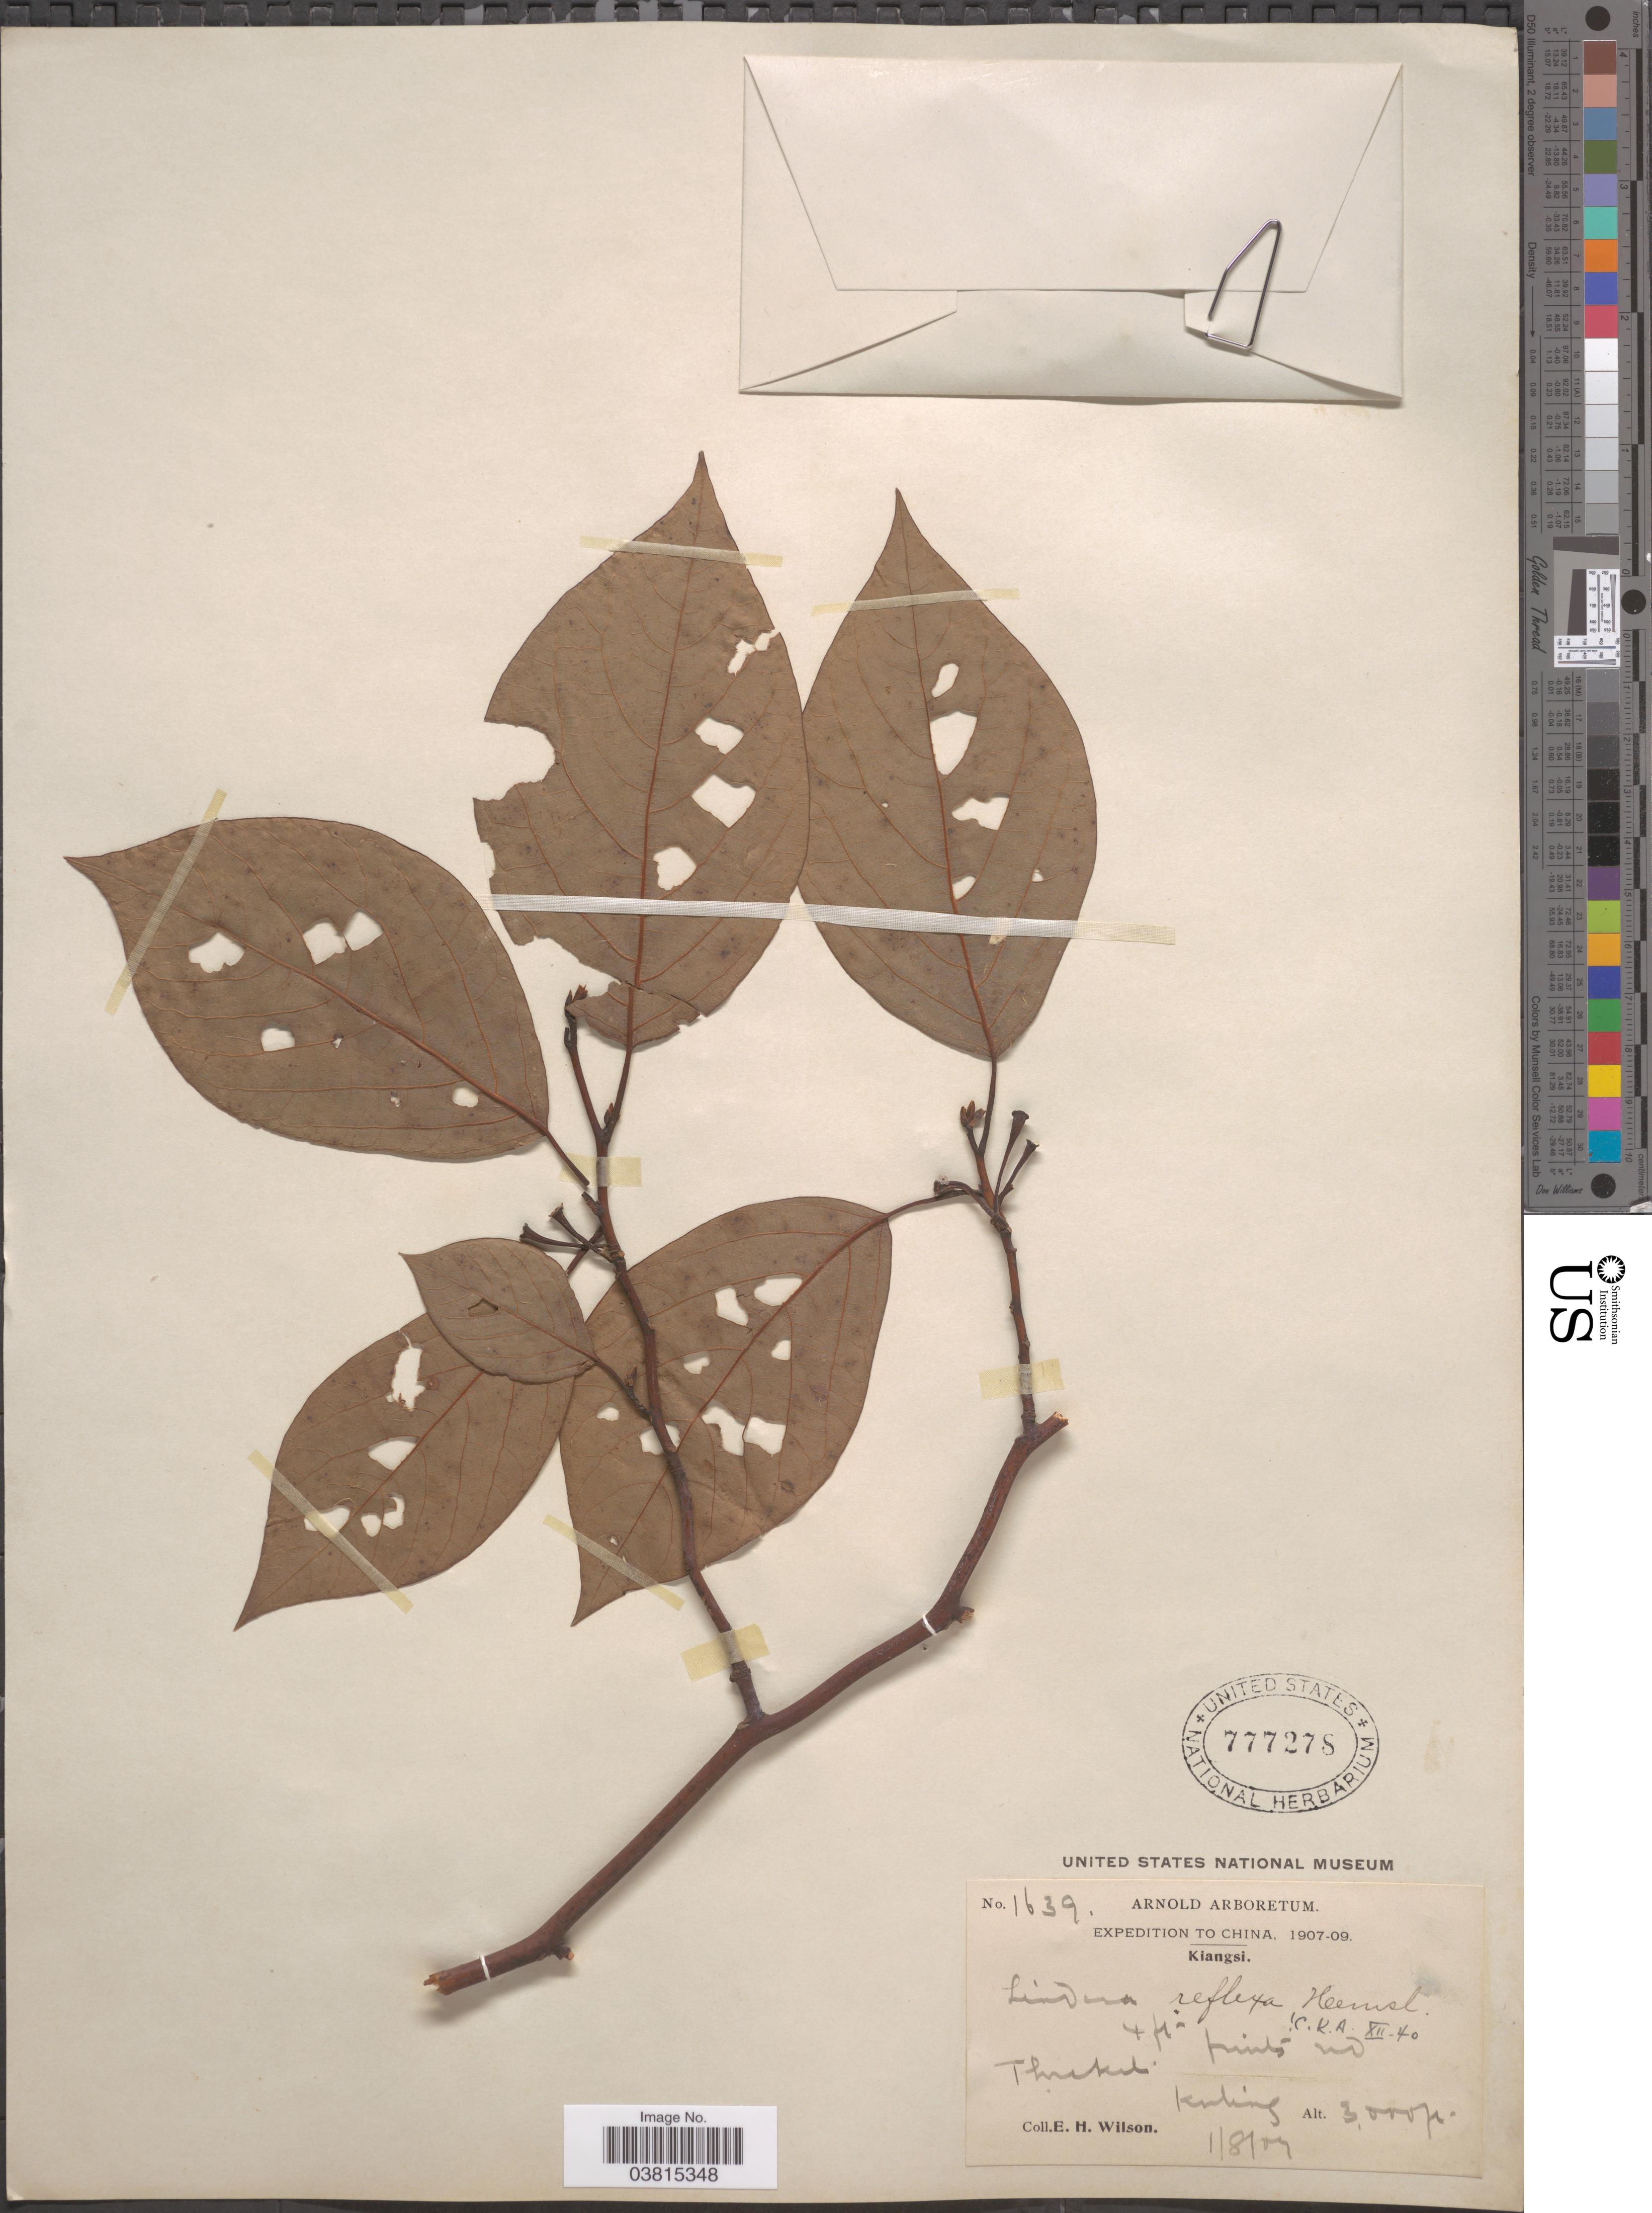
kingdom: Plantae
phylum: Tracheophyta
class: Magnoliopsida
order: Laurales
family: Lauraceae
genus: Lindera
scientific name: Lindera reflexa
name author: Hemsl.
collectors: E. Wilson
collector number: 1639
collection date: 1907-08-01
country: China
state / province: Jiangxi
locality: Kiangsi. Thicket. Kuling.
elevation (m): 914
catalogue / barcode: US 777278